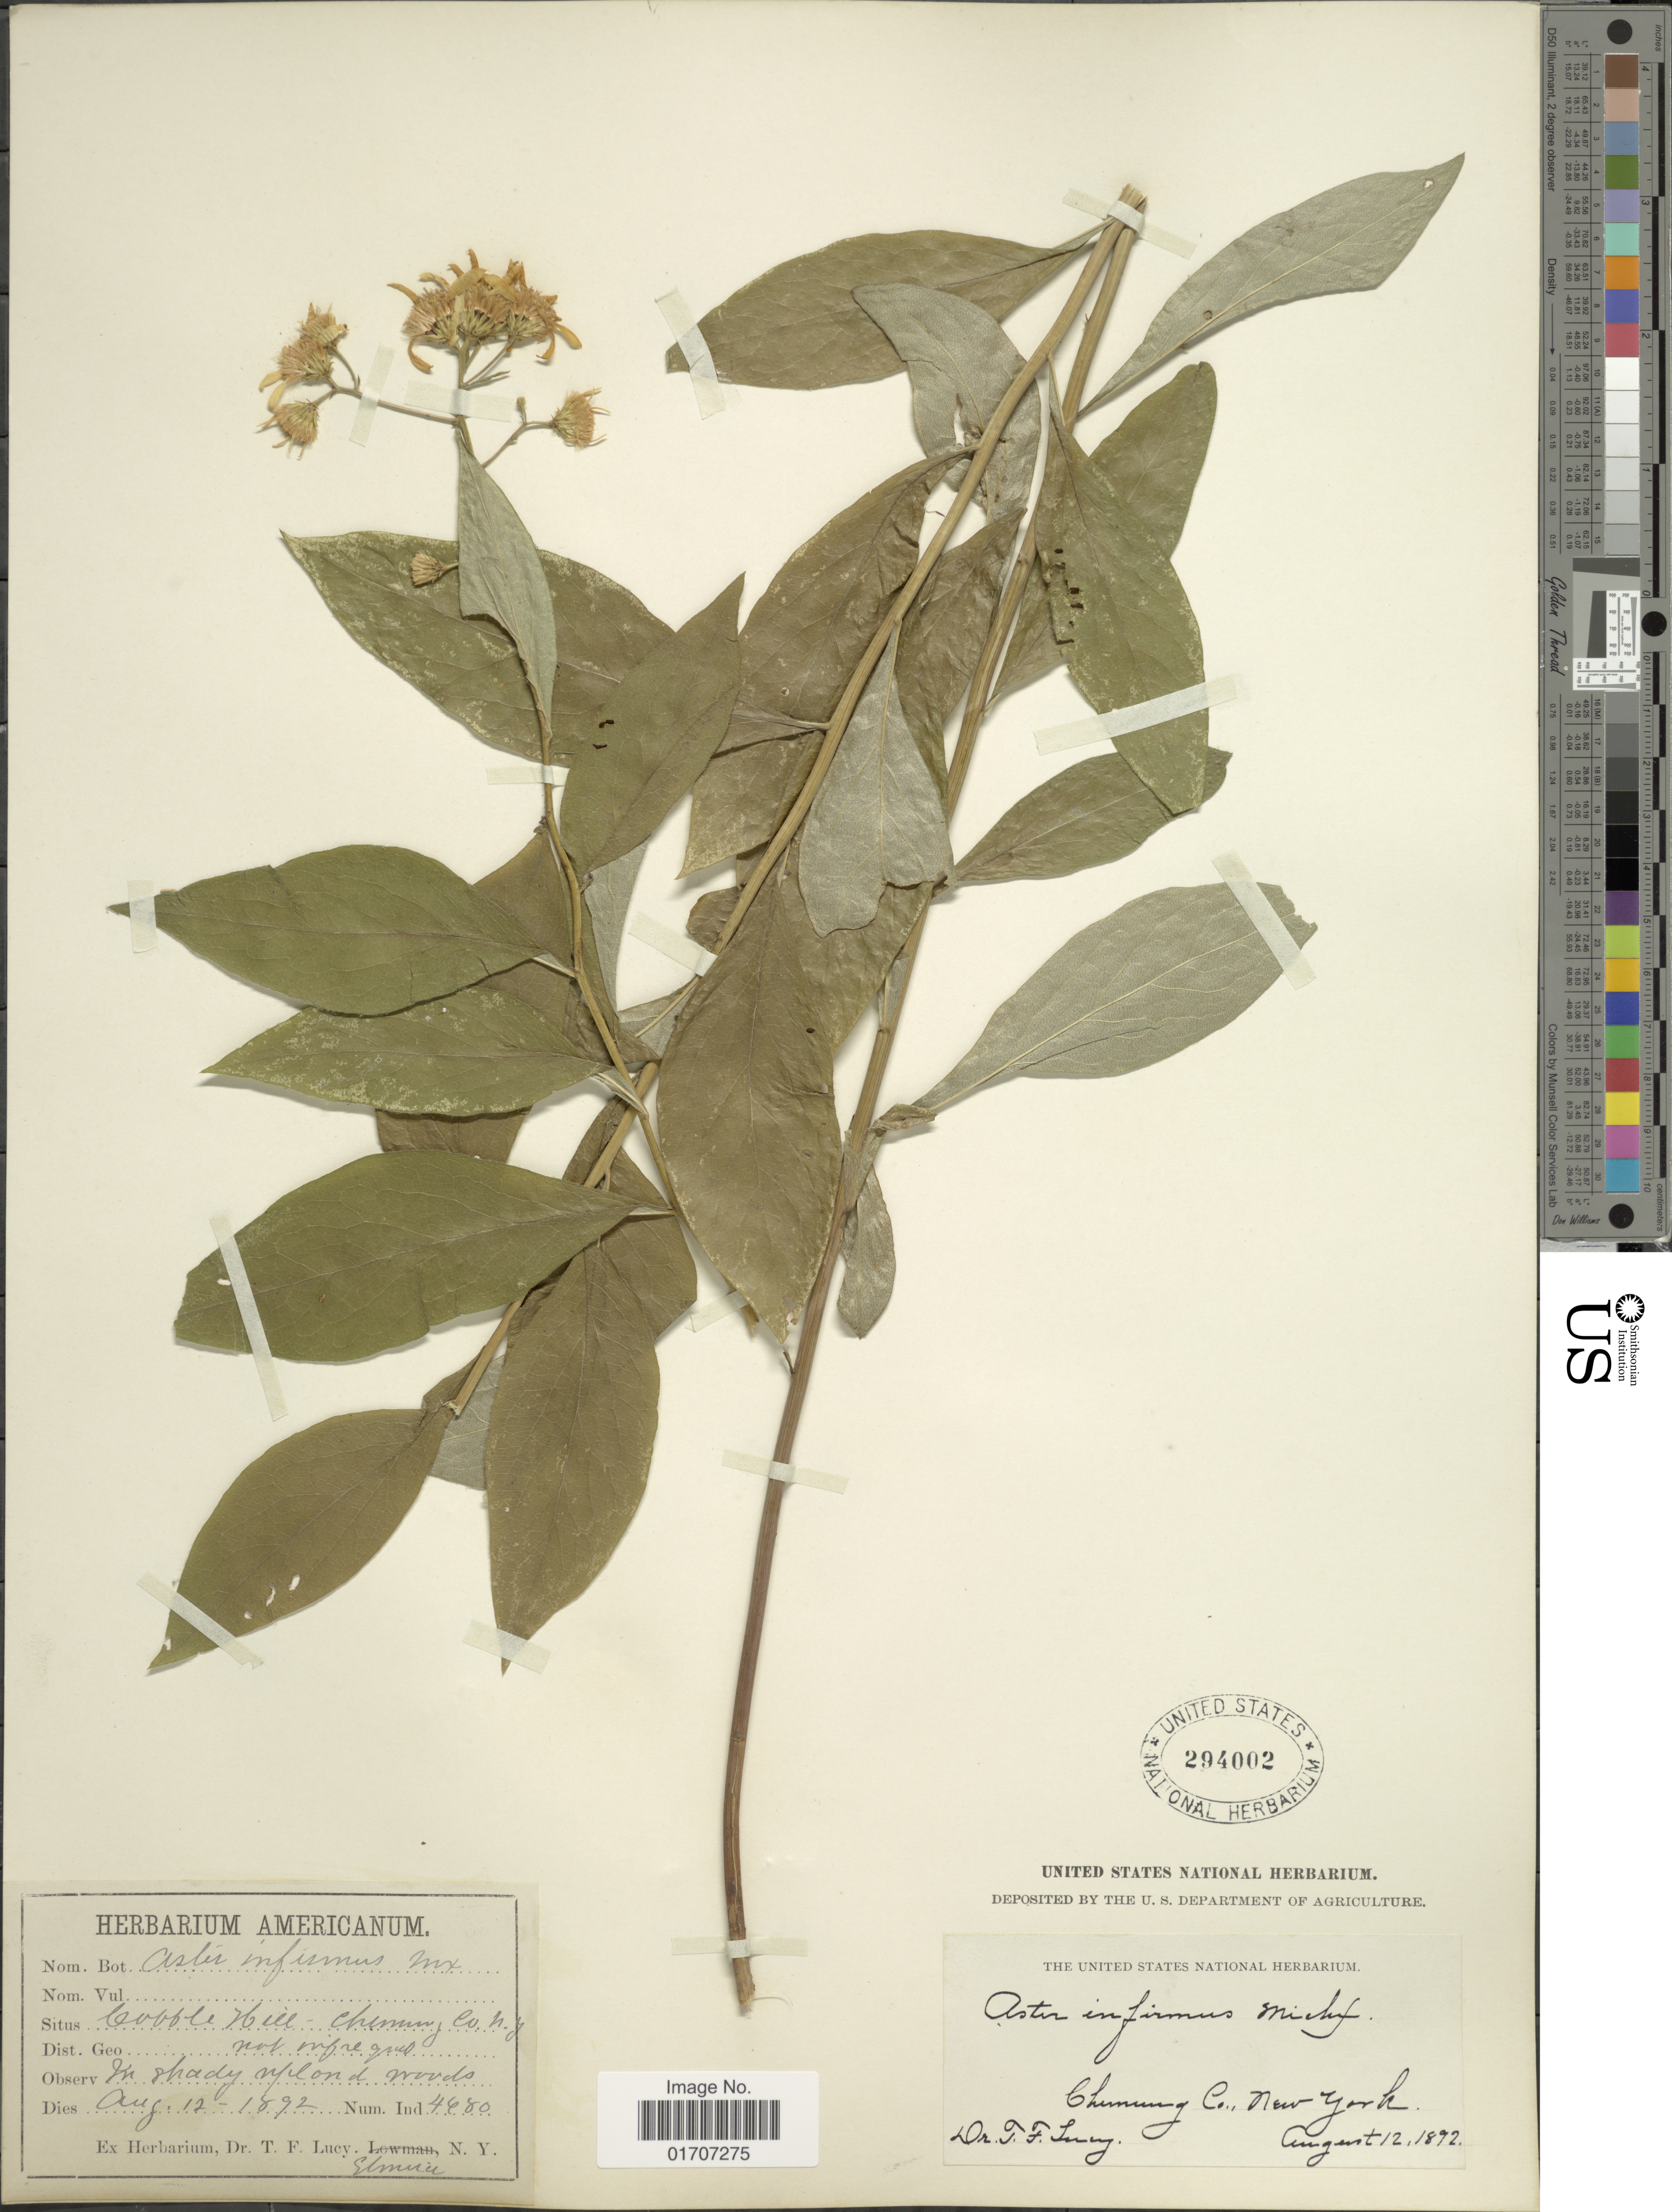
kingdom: Plantae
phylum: Tracheophyta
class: Magnoliopsida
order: Asterales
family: Asteraceae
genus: Doellingeria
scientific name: Doellingeria infirma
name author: (Michx.) Greene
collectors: T. Lury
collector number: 4680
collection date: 1892-08-12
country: United States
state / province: New York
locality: Gooble Hill- Chemury Co., N.Y.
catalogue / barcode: US 294002